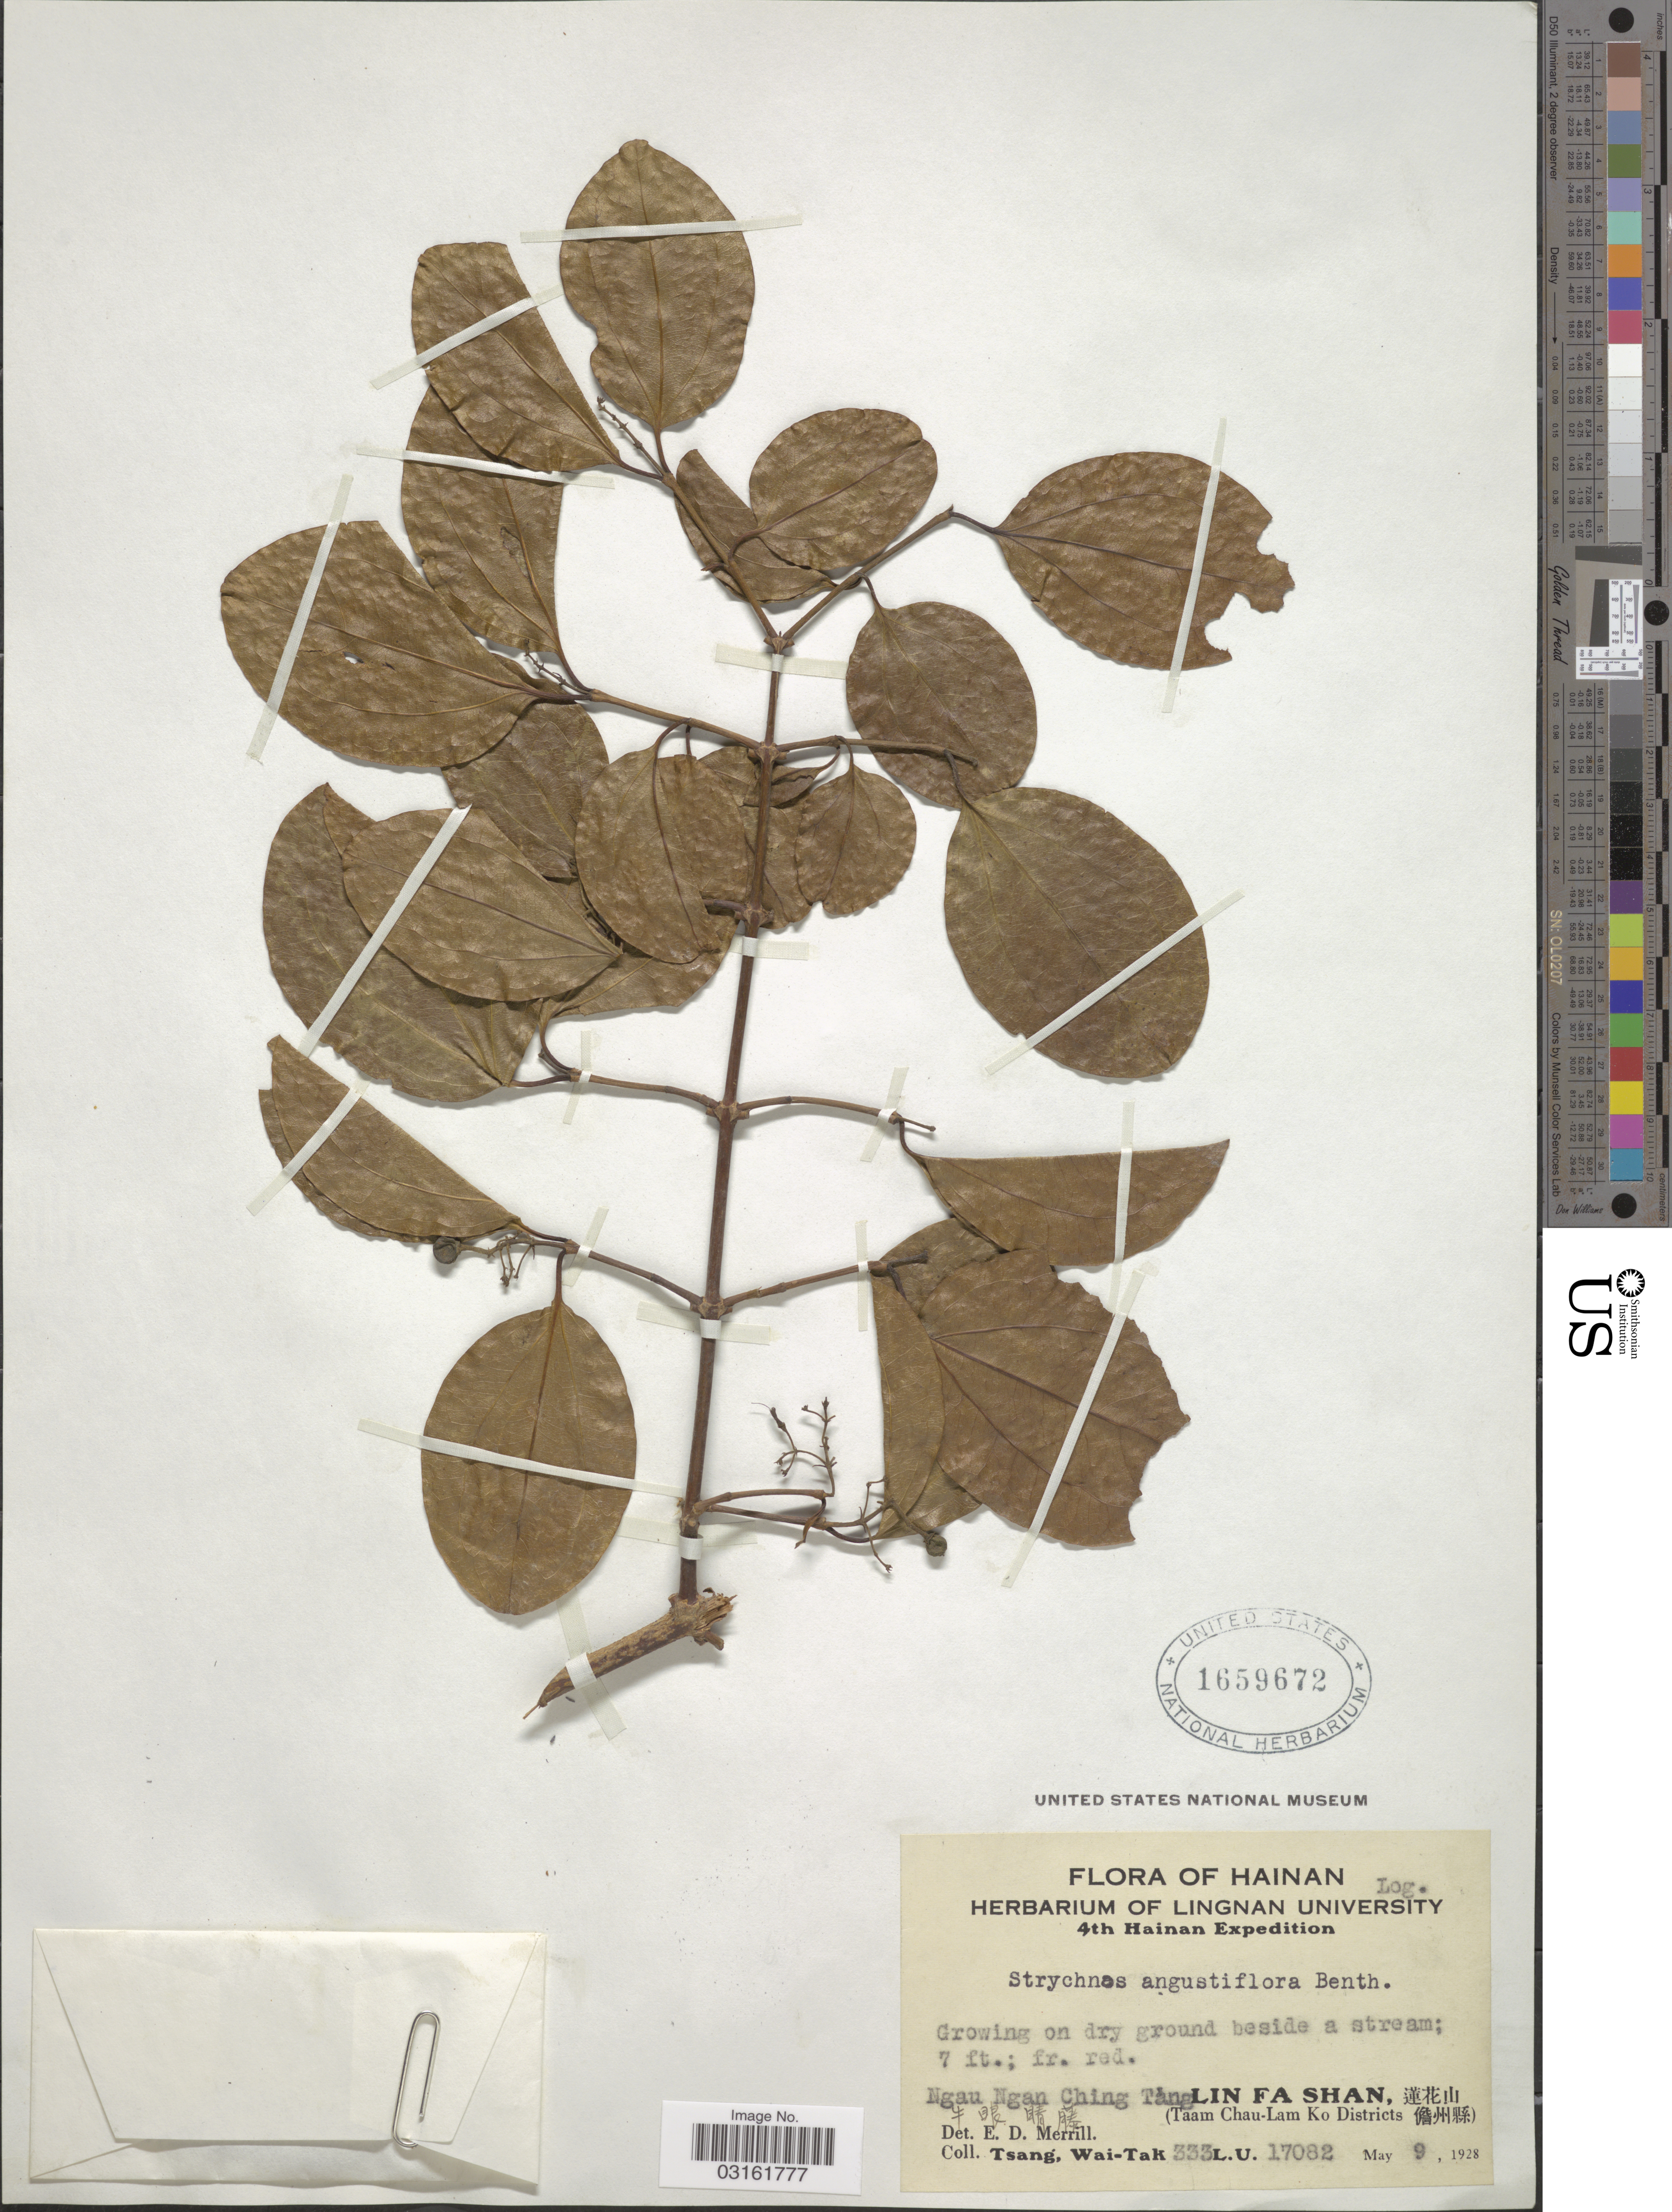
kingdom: Plantae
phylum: Tracheophyta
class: Magnoliopsida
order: Gentianales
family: Loganiaceae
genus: Strychnos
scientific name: Strychnos angustiflora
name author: Benth.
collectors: W. T. Tsang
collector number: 333 L.U. 17082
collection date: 1928-05-09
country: China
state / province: Hainan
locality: Ngau Ngan Ching T'ang . Lin Fa Shan. (Taam Chau-Lam Ko District).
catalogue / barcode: US 1659672